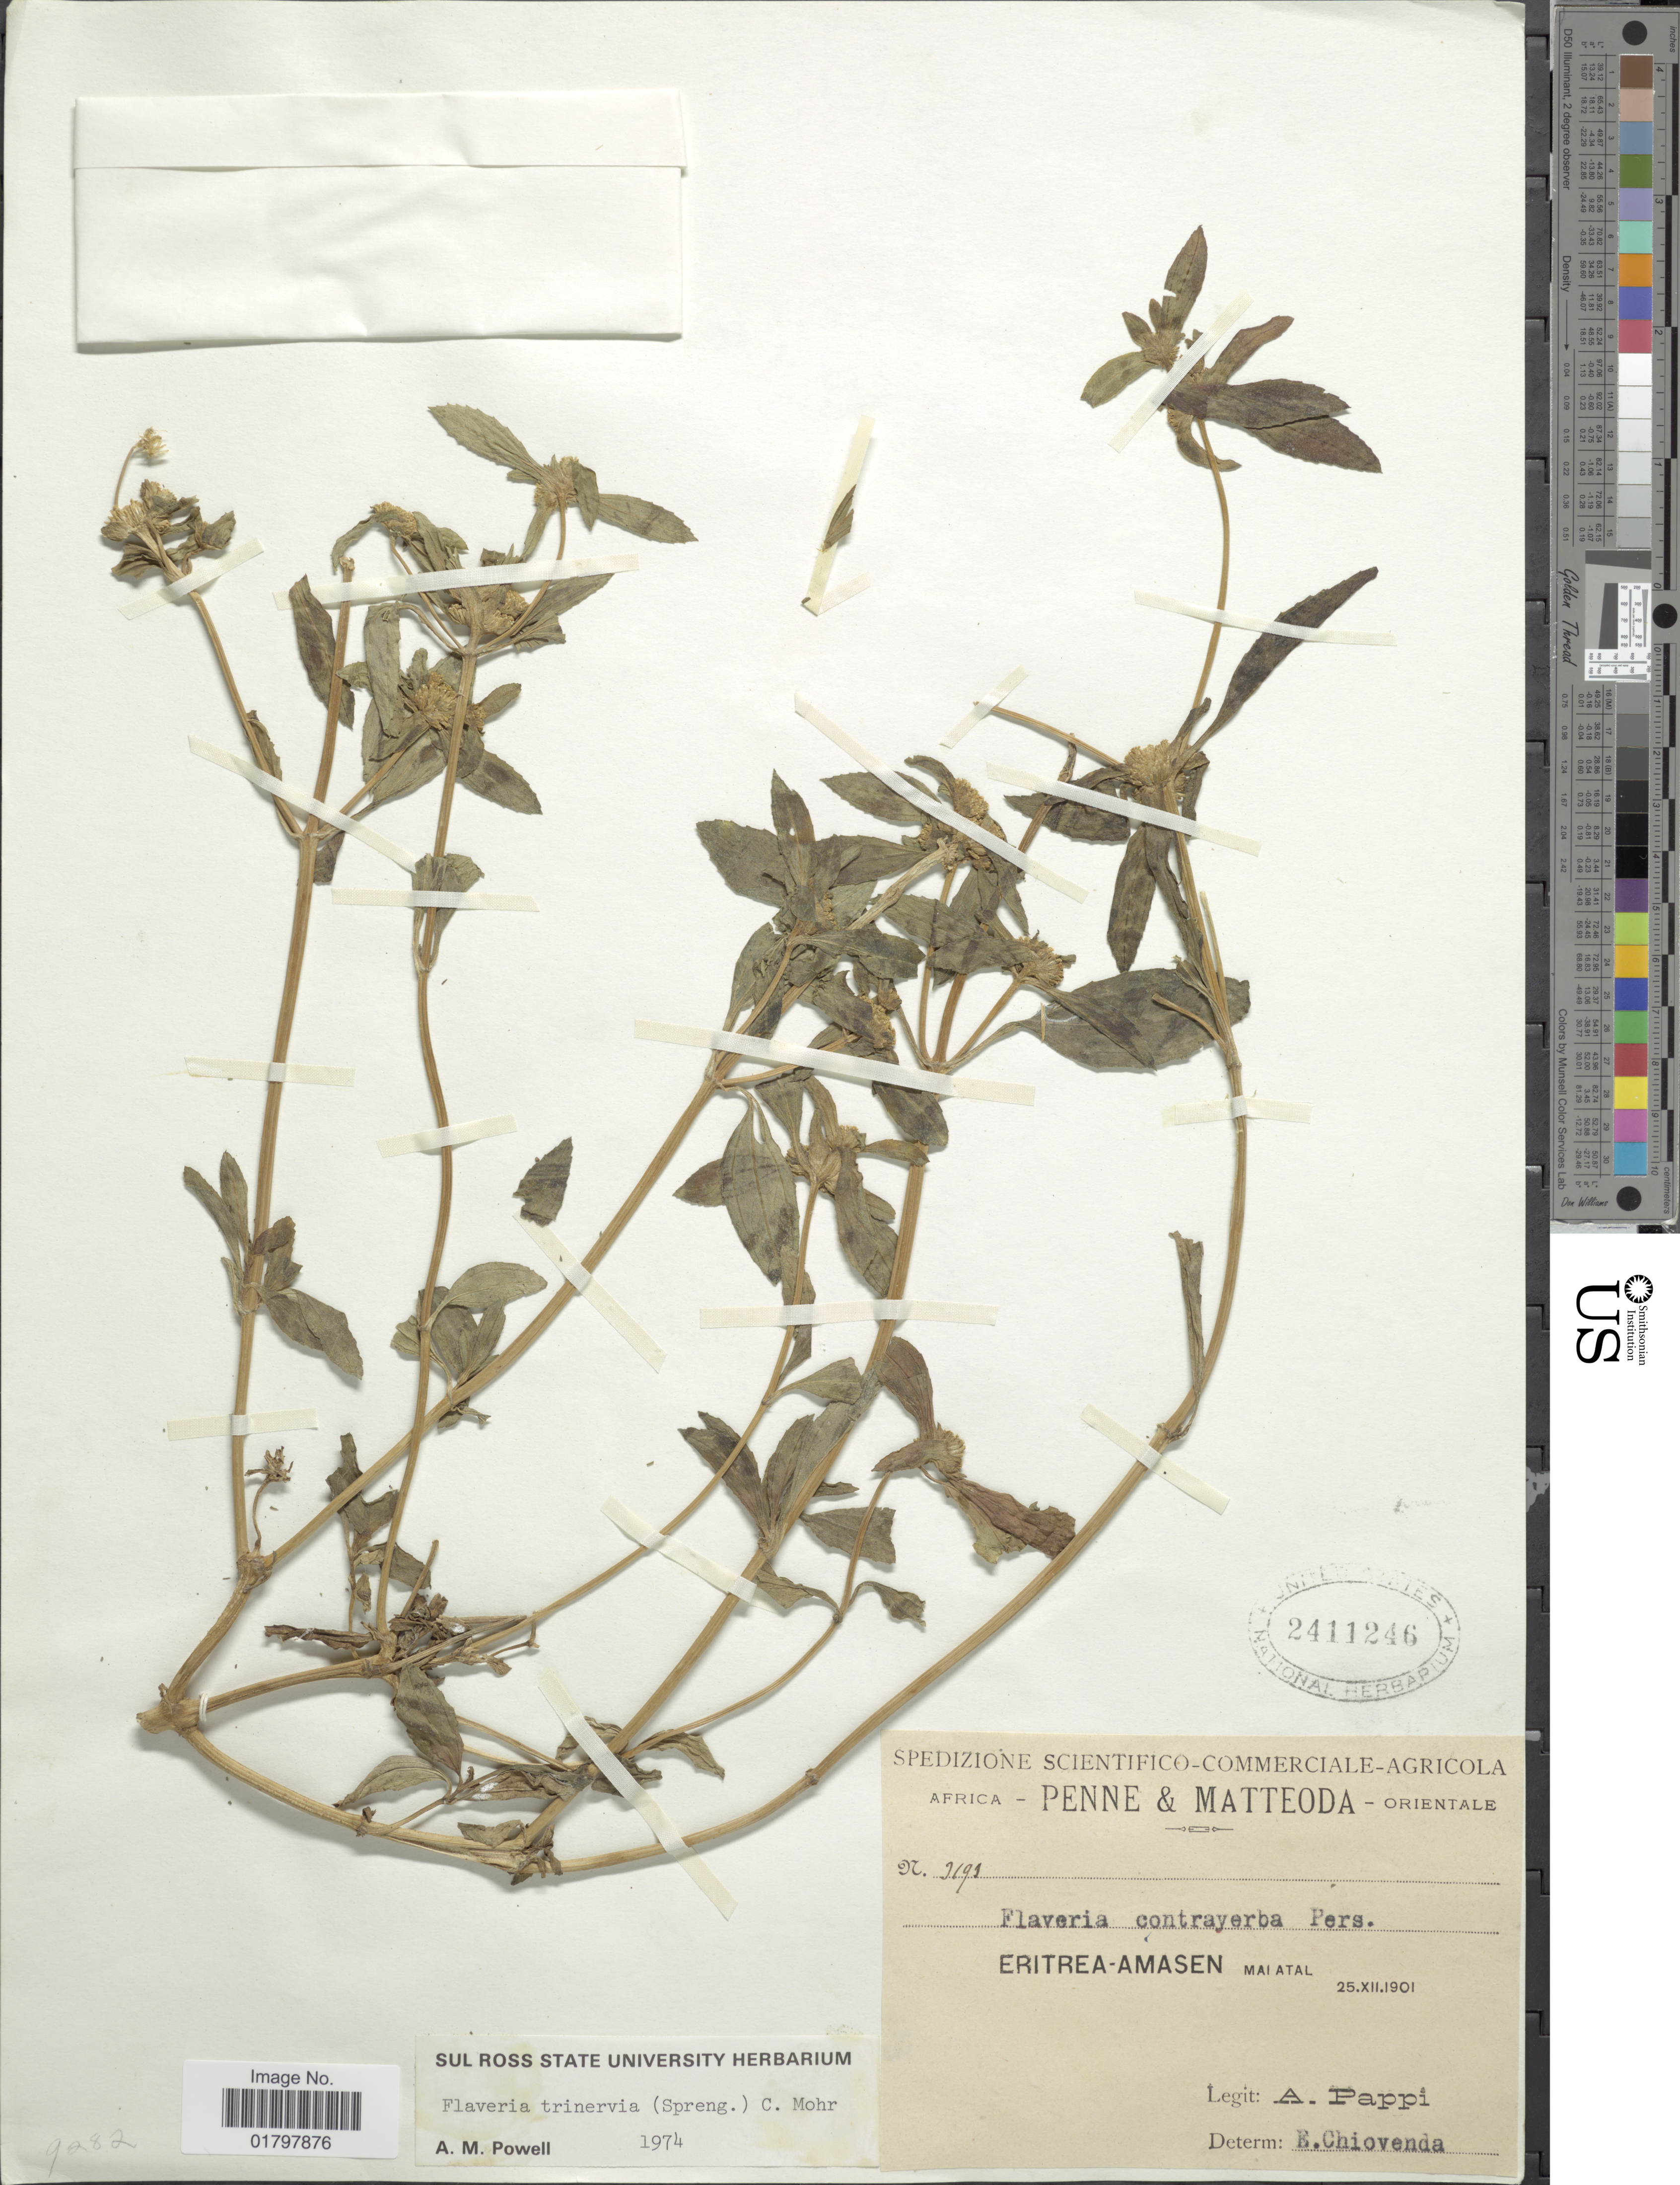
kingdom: Plantae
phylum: Tracheophyta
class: Magnoliopsida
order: Asterales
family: Asteraceae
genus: Flaveria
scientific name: Flaveria trinervia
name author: (Spreng.) C. Mohr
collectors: A. Pappi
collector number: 3193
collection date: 1901-12-25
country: Eritrea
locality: Africa - Penne & Matteoda - Orientale. eritrea-Amasen Mai Atal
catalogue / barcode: US 2411246